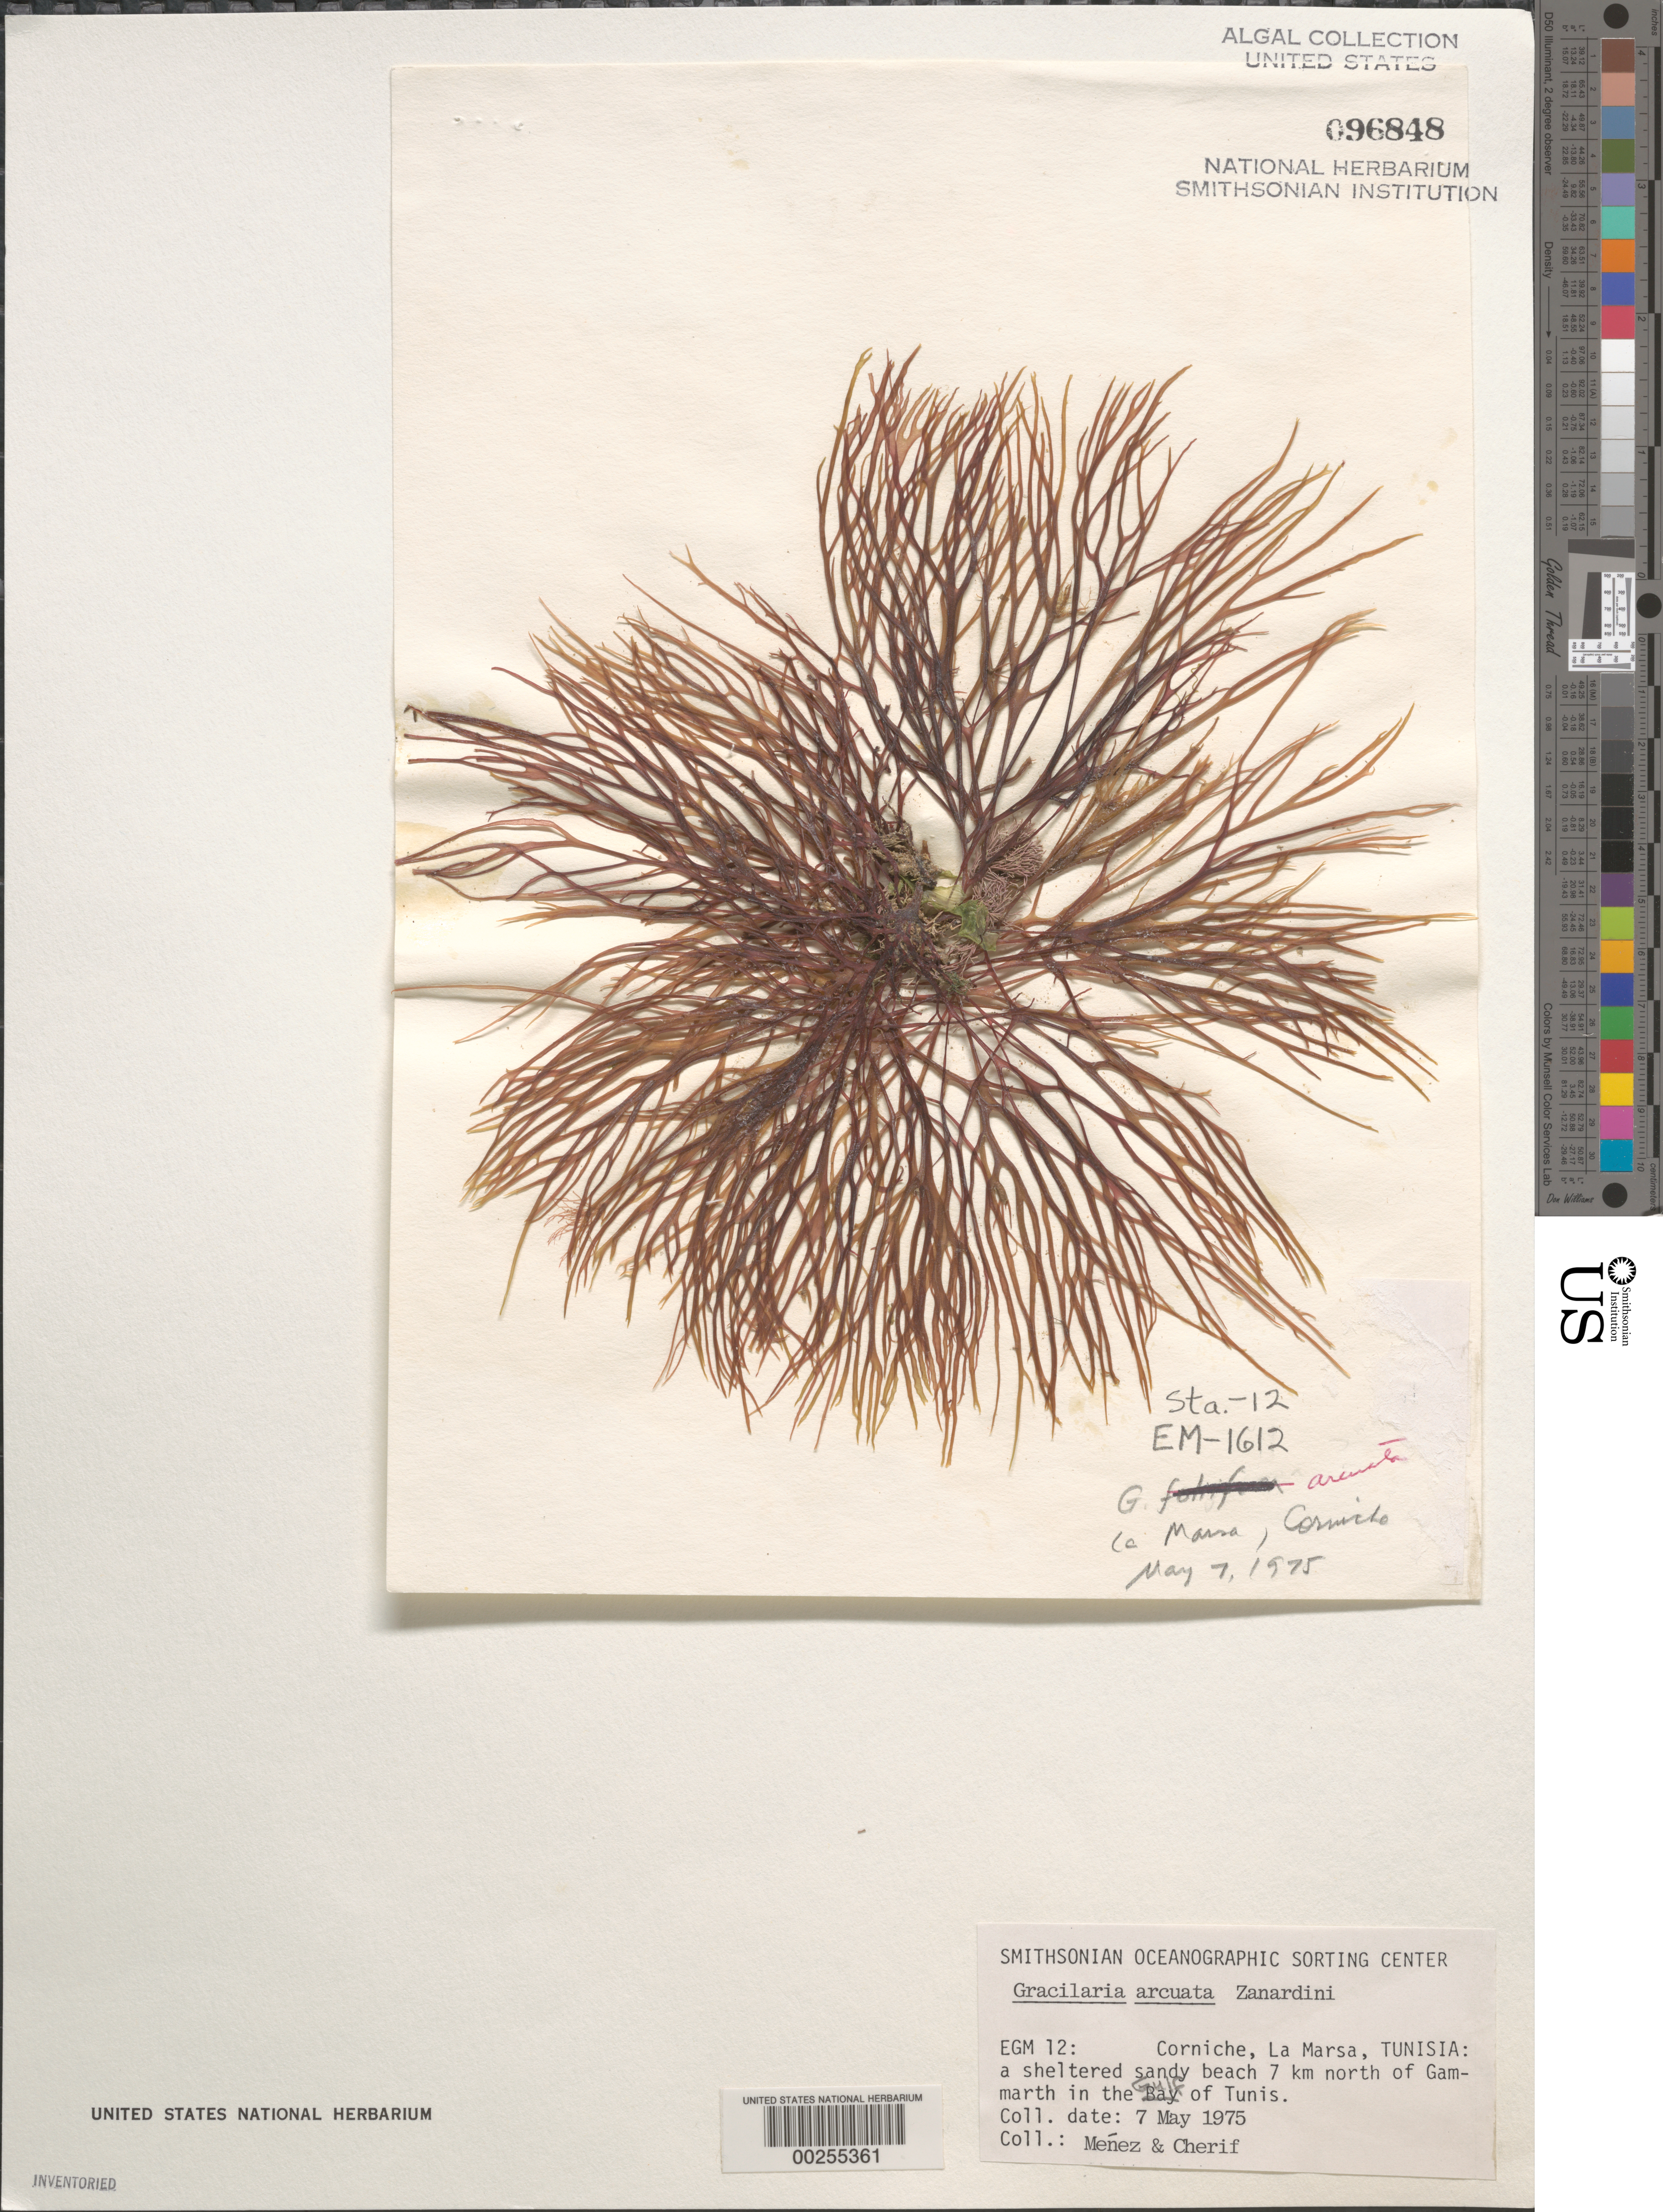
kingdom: Plantae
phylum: Rhodophyta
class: Florideophyceae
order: Gracilariales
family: Gracilariaceae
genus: Gracilaria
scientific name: Gracilaria arcuata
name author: Zanardini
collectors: Meñez & -. Cherif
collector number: EGM 12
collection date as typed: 07 May 1975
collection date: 1975-05-07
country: Tunisia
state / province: Tunis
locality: Corniche, la marsa, seven km north of gammarth, gulf of tunis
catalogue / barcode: US 96848